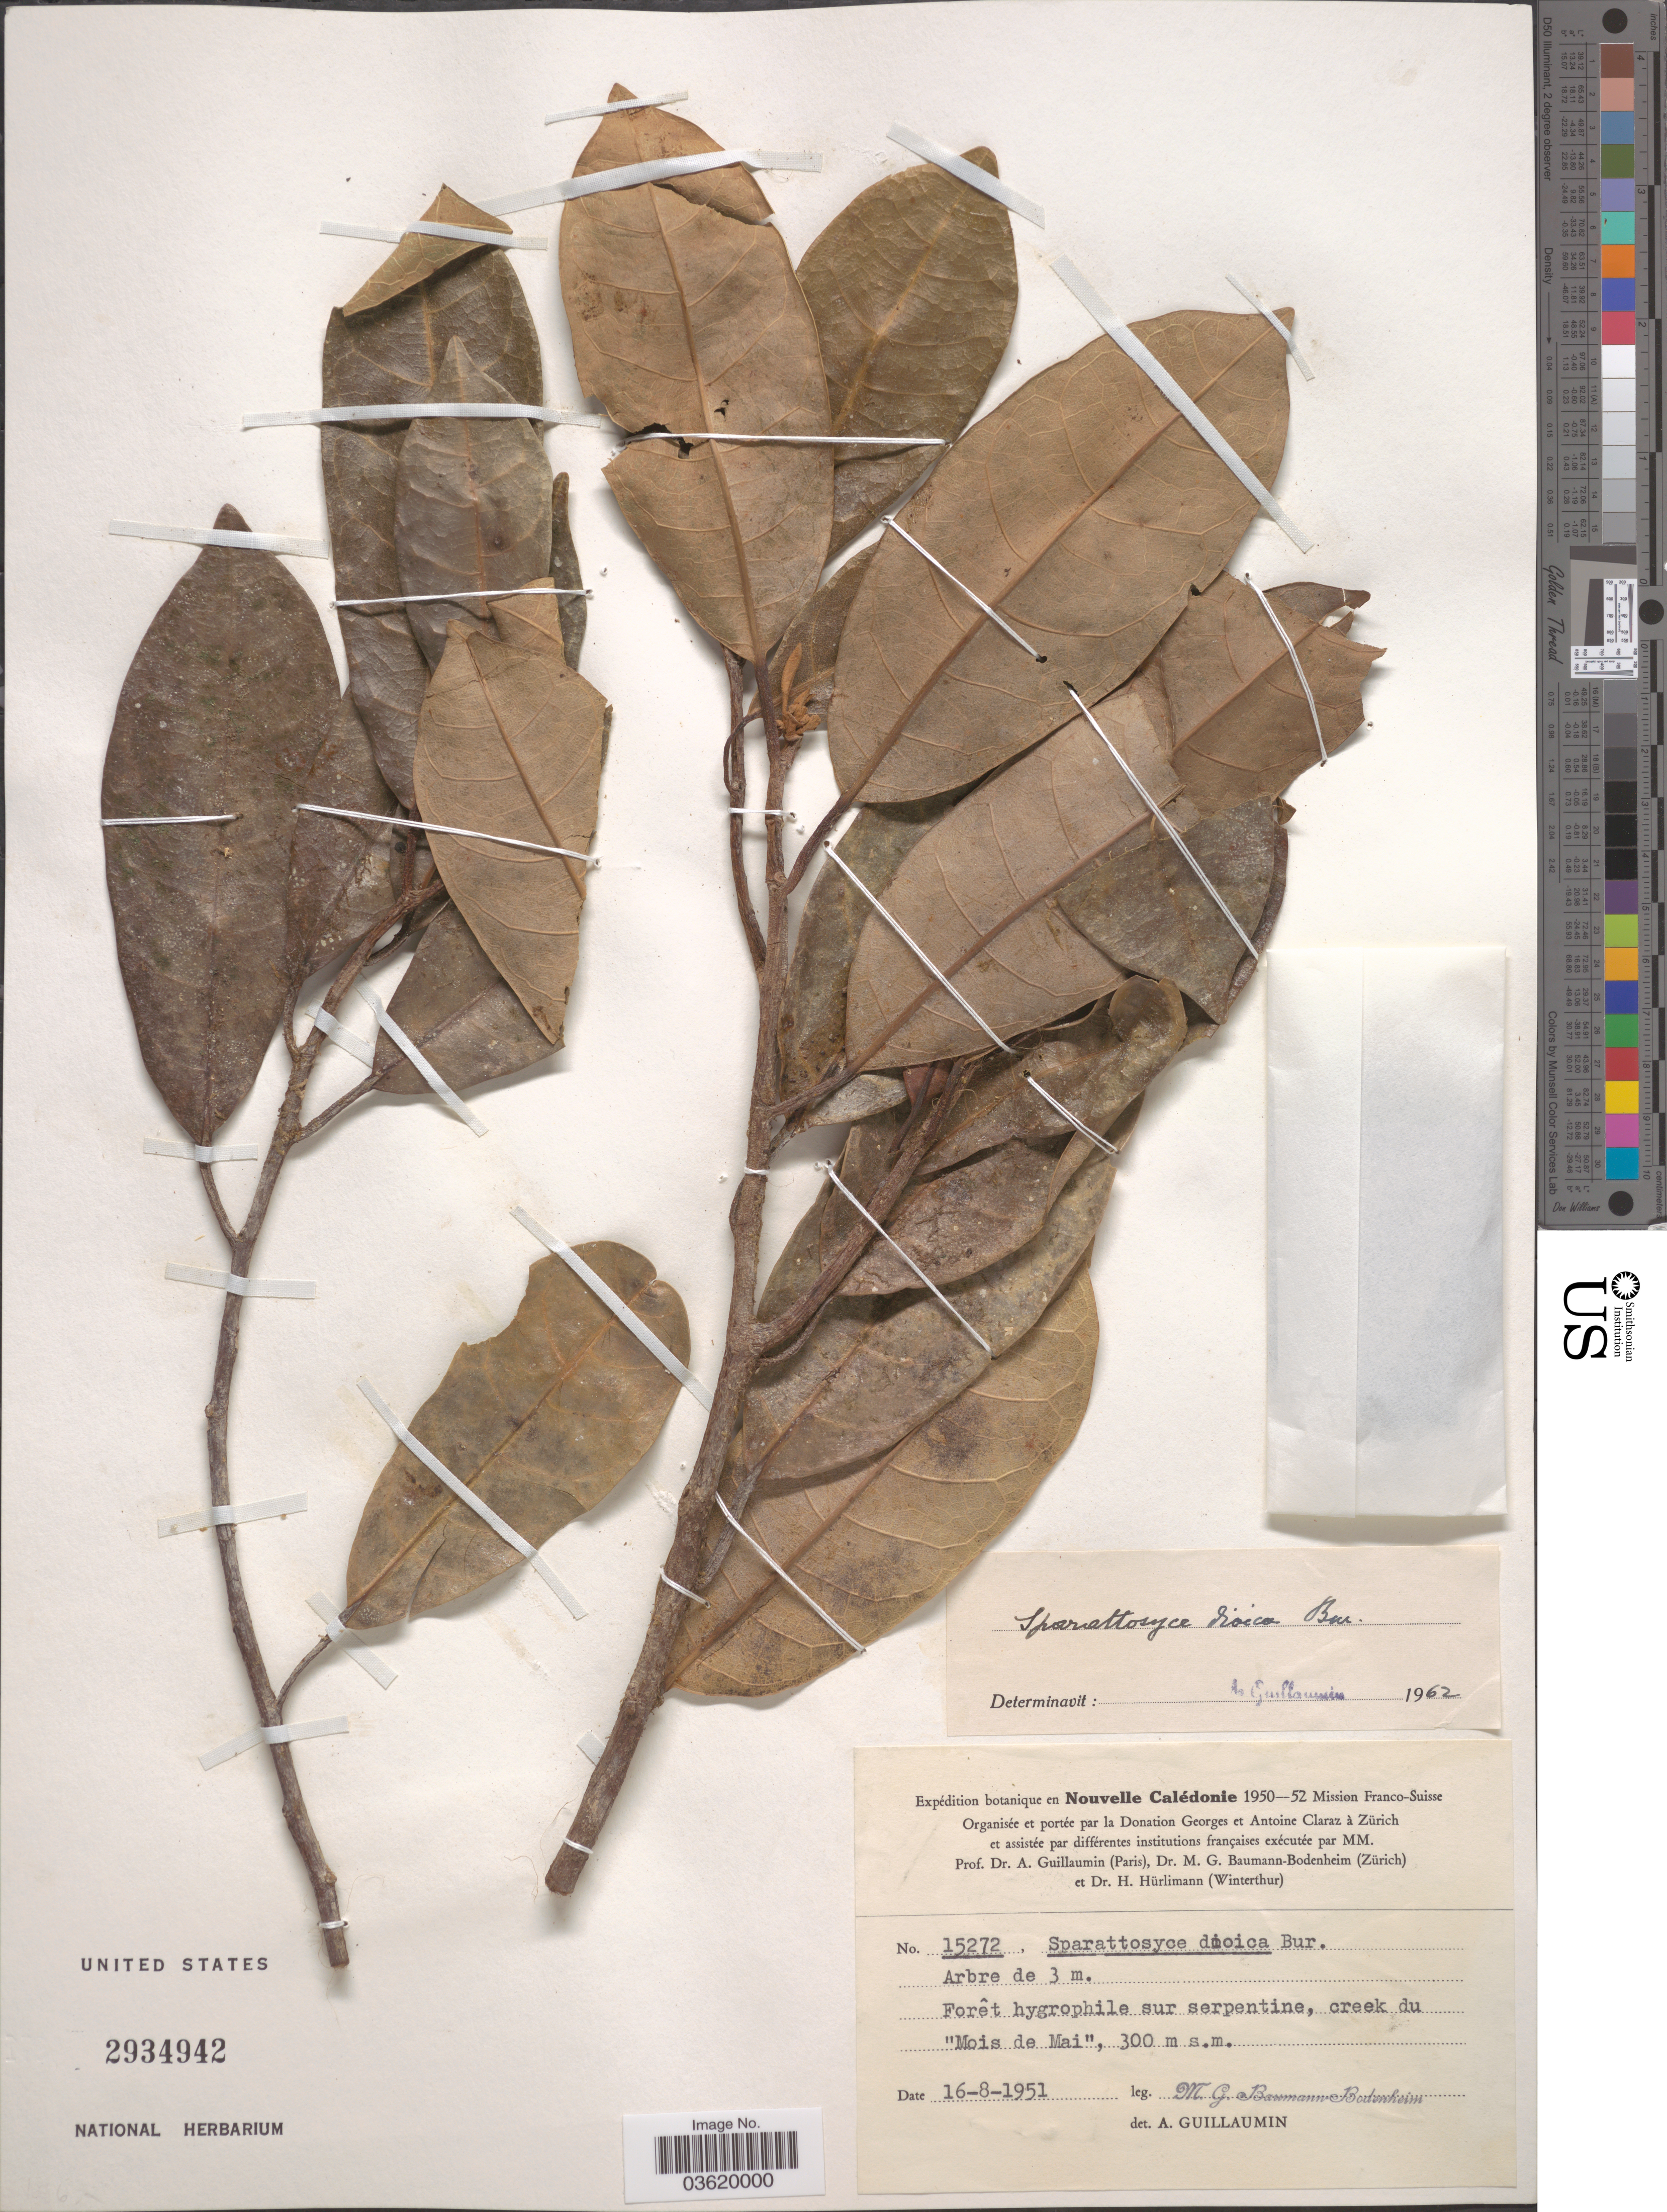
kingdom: Plantae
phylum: Tracheophyta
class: Magnoliopsida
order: Rosales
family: Moraceae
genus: Sparattosyce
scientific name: Sparattosyce dioica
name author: Bureau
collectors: M. G. Baumann-Bodenheim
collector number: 15272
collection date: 1951-08-16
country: New Caledonia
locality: Nouvelle Calédonie. Forêt hygrophile sur serpentine, creek du "Mois de Mai".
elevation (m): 300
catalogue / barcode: US 2934942